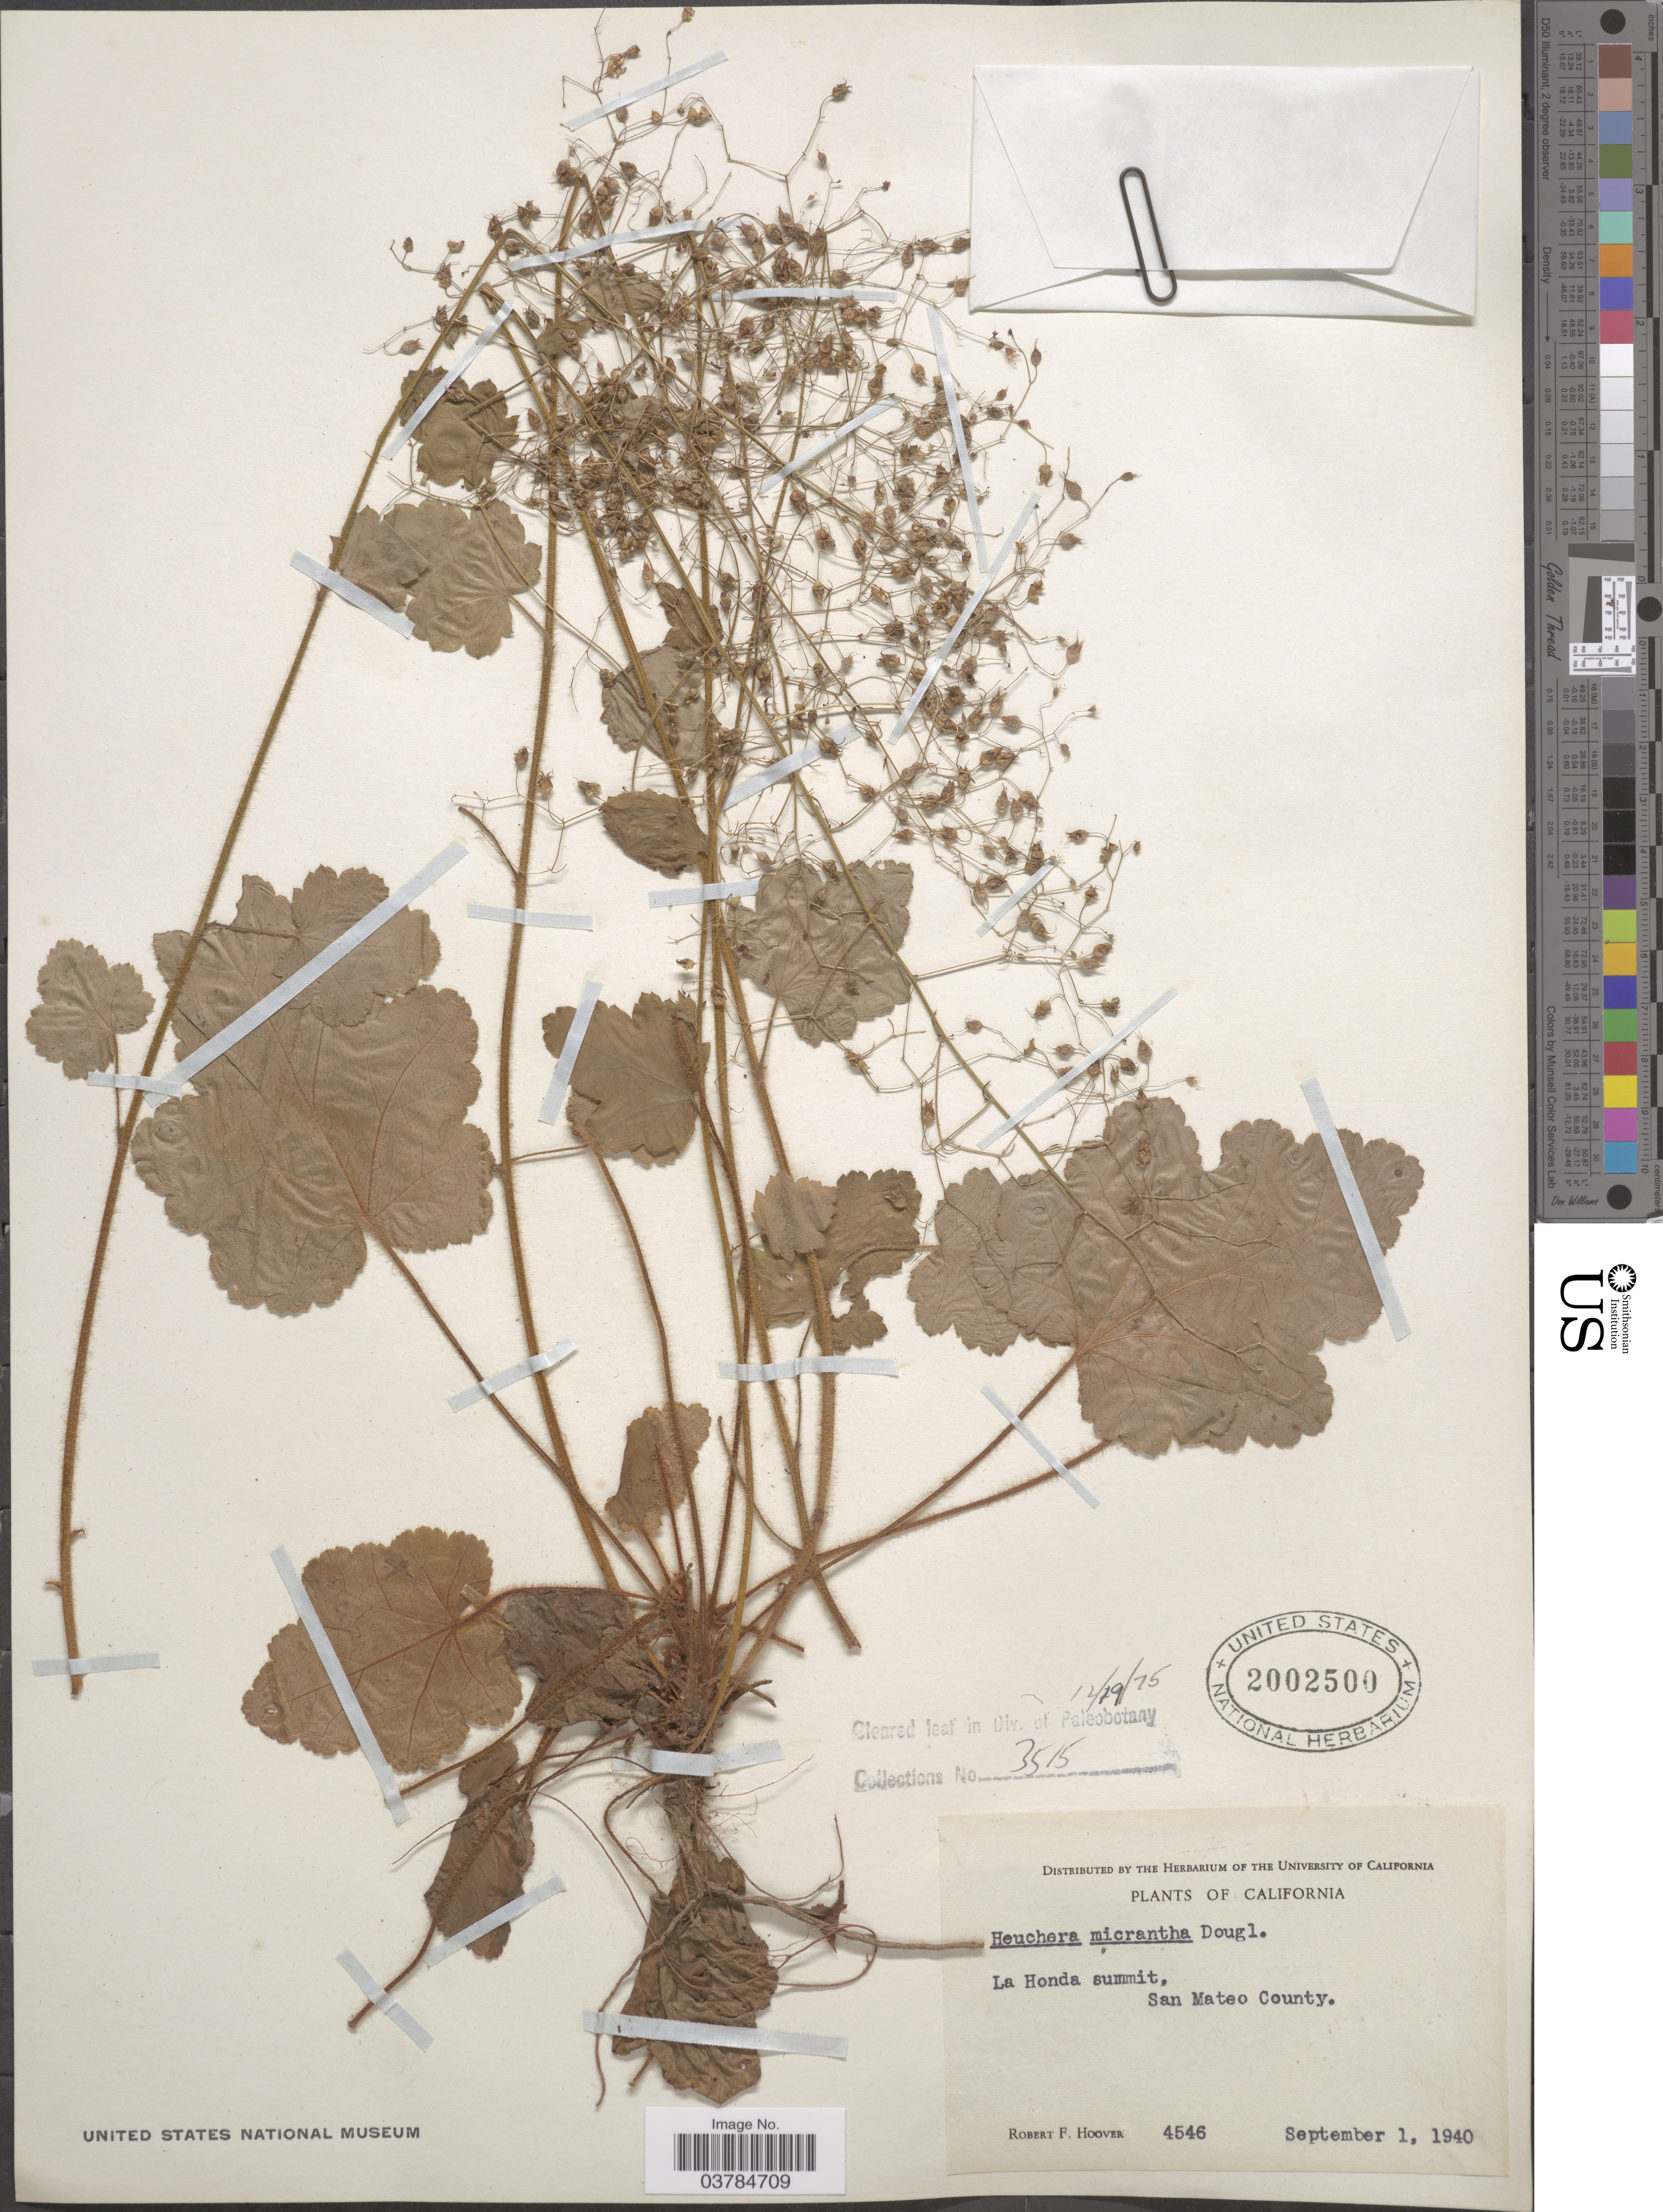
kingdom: Plantae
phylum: Tracheophyta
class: Magnoliopsida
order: Saxifragales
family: Saxifragaceae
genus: Heuchera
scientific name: Heuchera micrantha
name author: Douglas ex Lindl.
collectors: R. F. Hoover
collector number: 4546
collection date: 1940-09-01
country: United States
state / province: California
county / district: San Mateo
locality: La Honda summit, San Mateo County.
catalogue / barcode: US 2002500